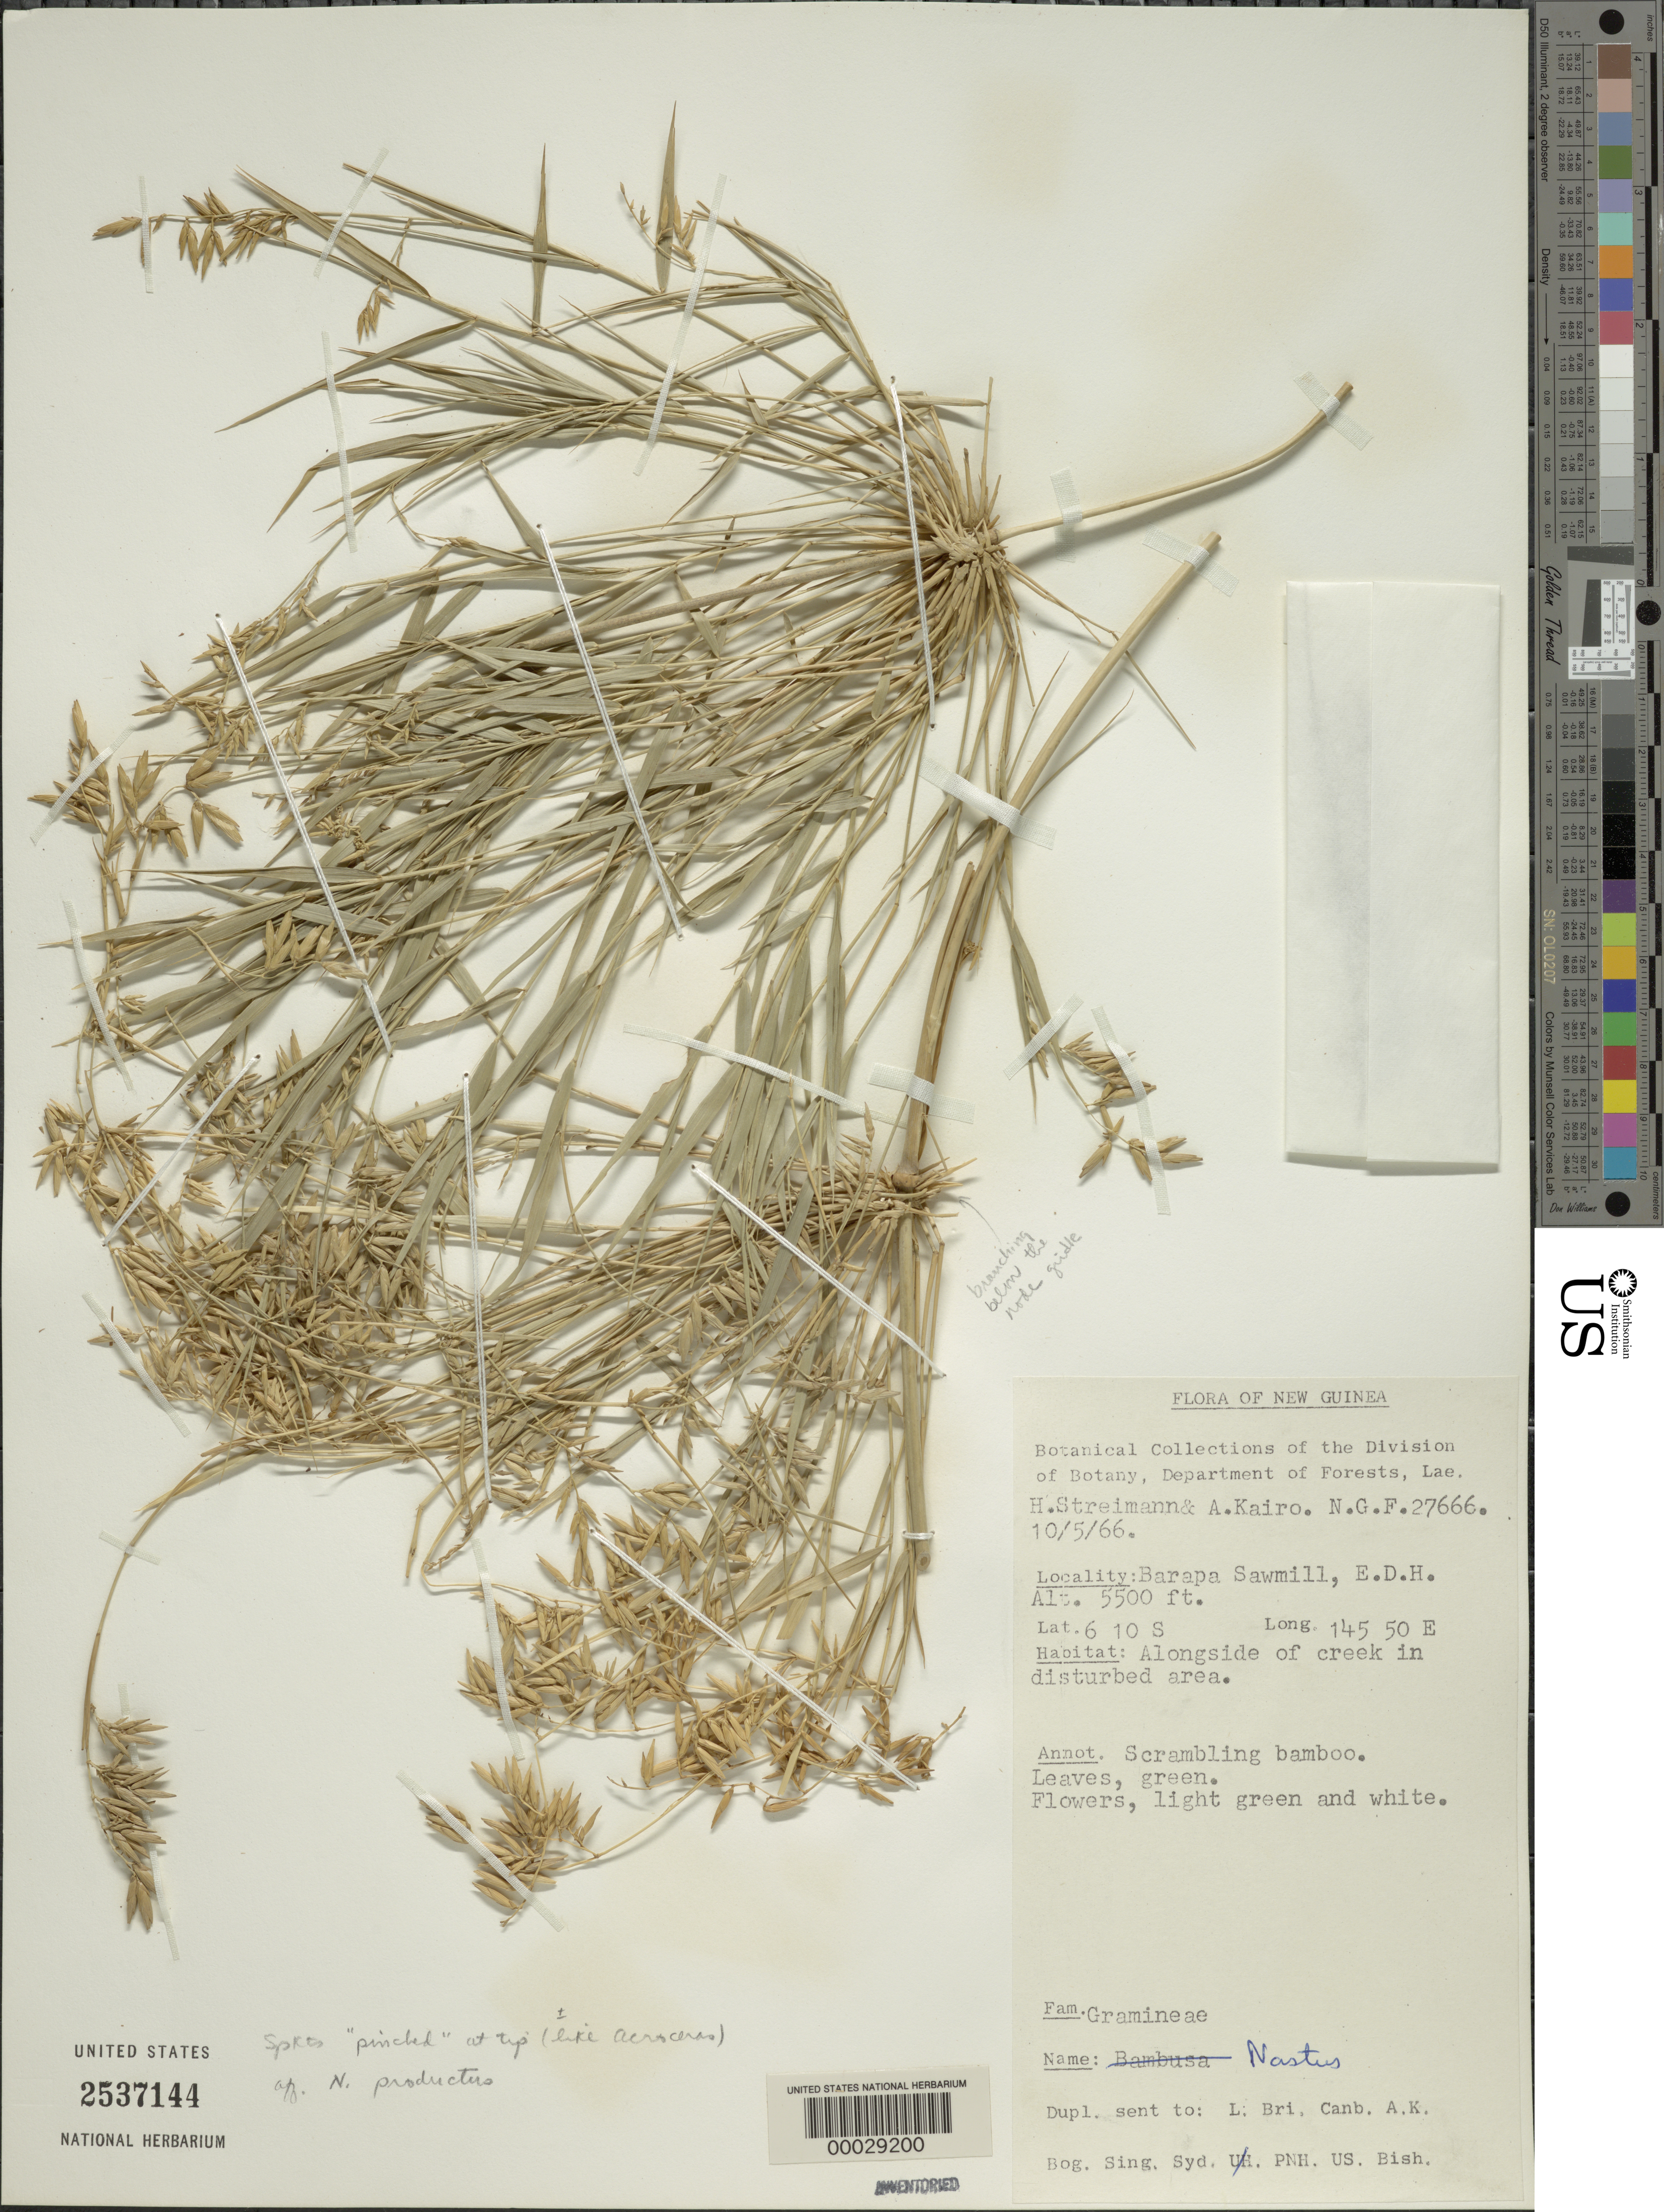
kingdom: Plantae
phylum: Tracheophyta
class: Liliopsida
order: Poales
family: Poaceae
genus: Nastus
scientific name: Nastus sp.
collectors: H. Streimann & A. Kairo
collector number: Ngf 27666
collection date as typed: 10 May 1966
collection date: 1966-05-10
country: Papua New Guinea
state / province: Eastern Highlands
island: New Guinea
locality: Barapa sawmill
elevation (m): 1678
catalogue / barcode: US 2537144